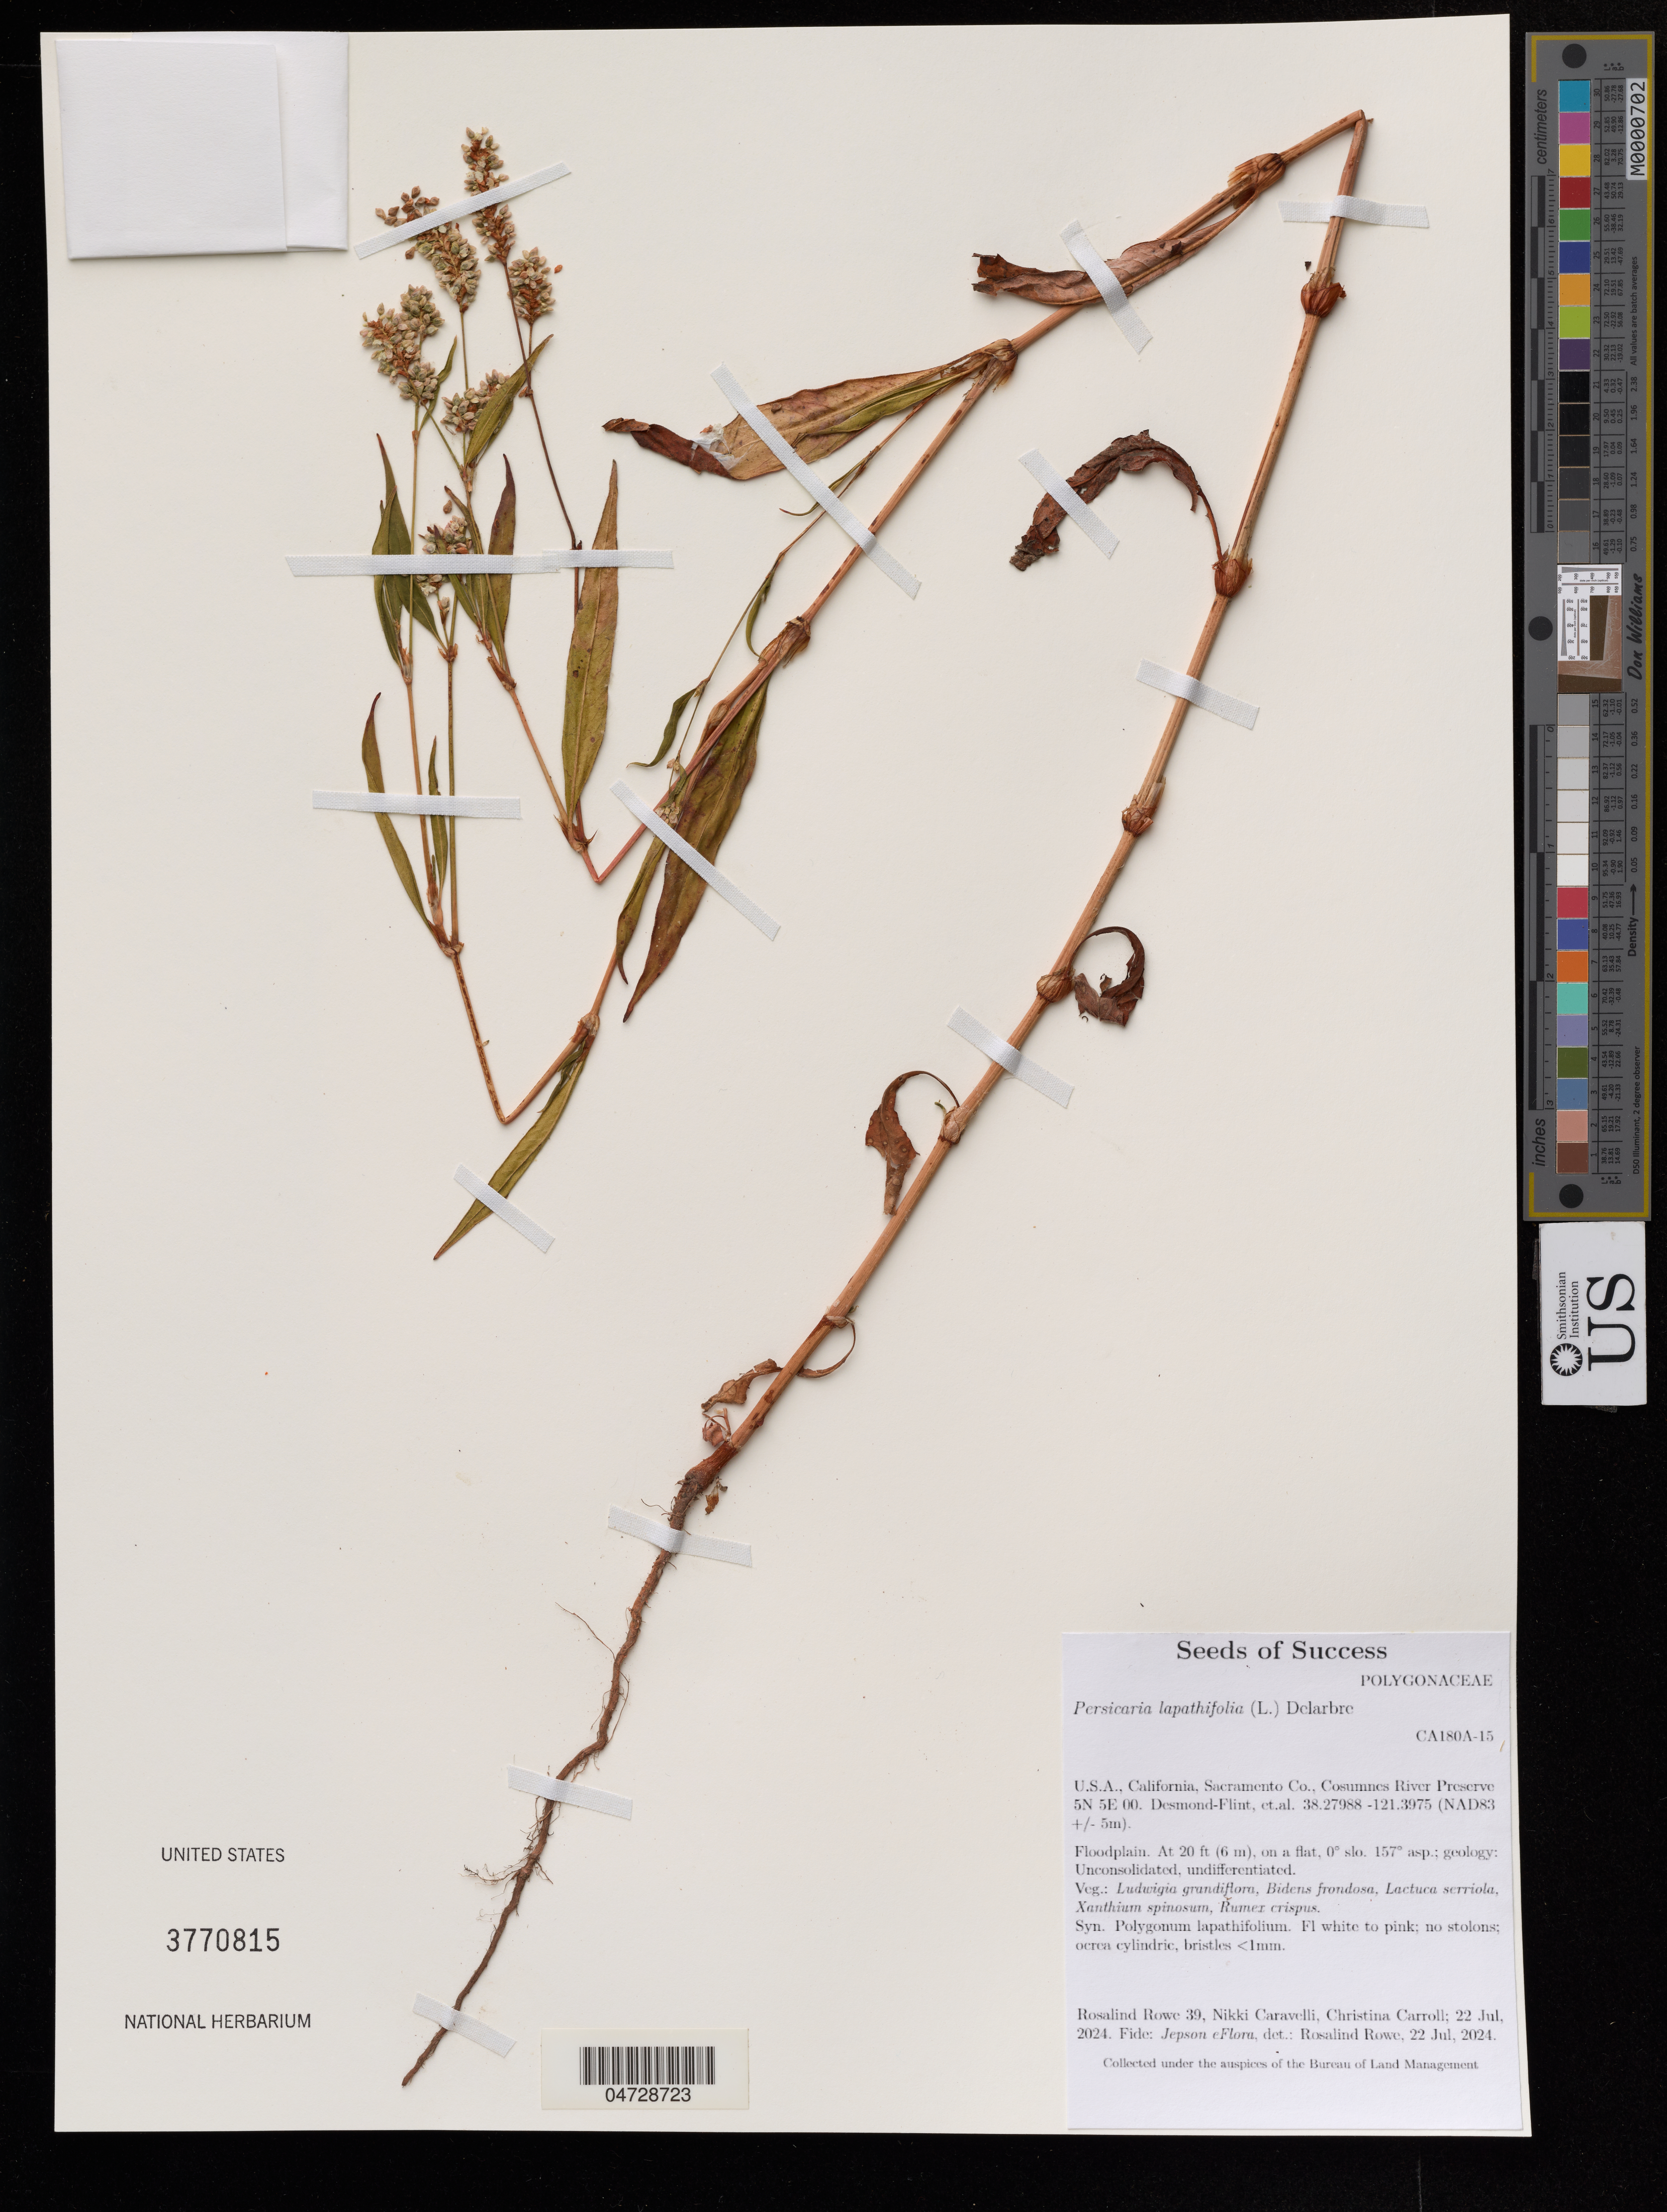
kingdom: Plantae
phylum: Tracheophyta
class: Magnoliopsida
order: Caryophyllales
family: Polygonaceae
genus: Persicaria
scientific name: Persicaria lapathifolia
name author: (L.) Delarbre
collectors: R. Rowe, N. Caravelli & C. Carroll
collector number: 39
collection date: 2024-07-22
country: United States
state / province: California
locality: Sacramento Co., Cosumnes River Preserve 5N 5E 00. Desmond-Flit, et al.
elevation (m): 6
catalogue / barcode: US 3770815